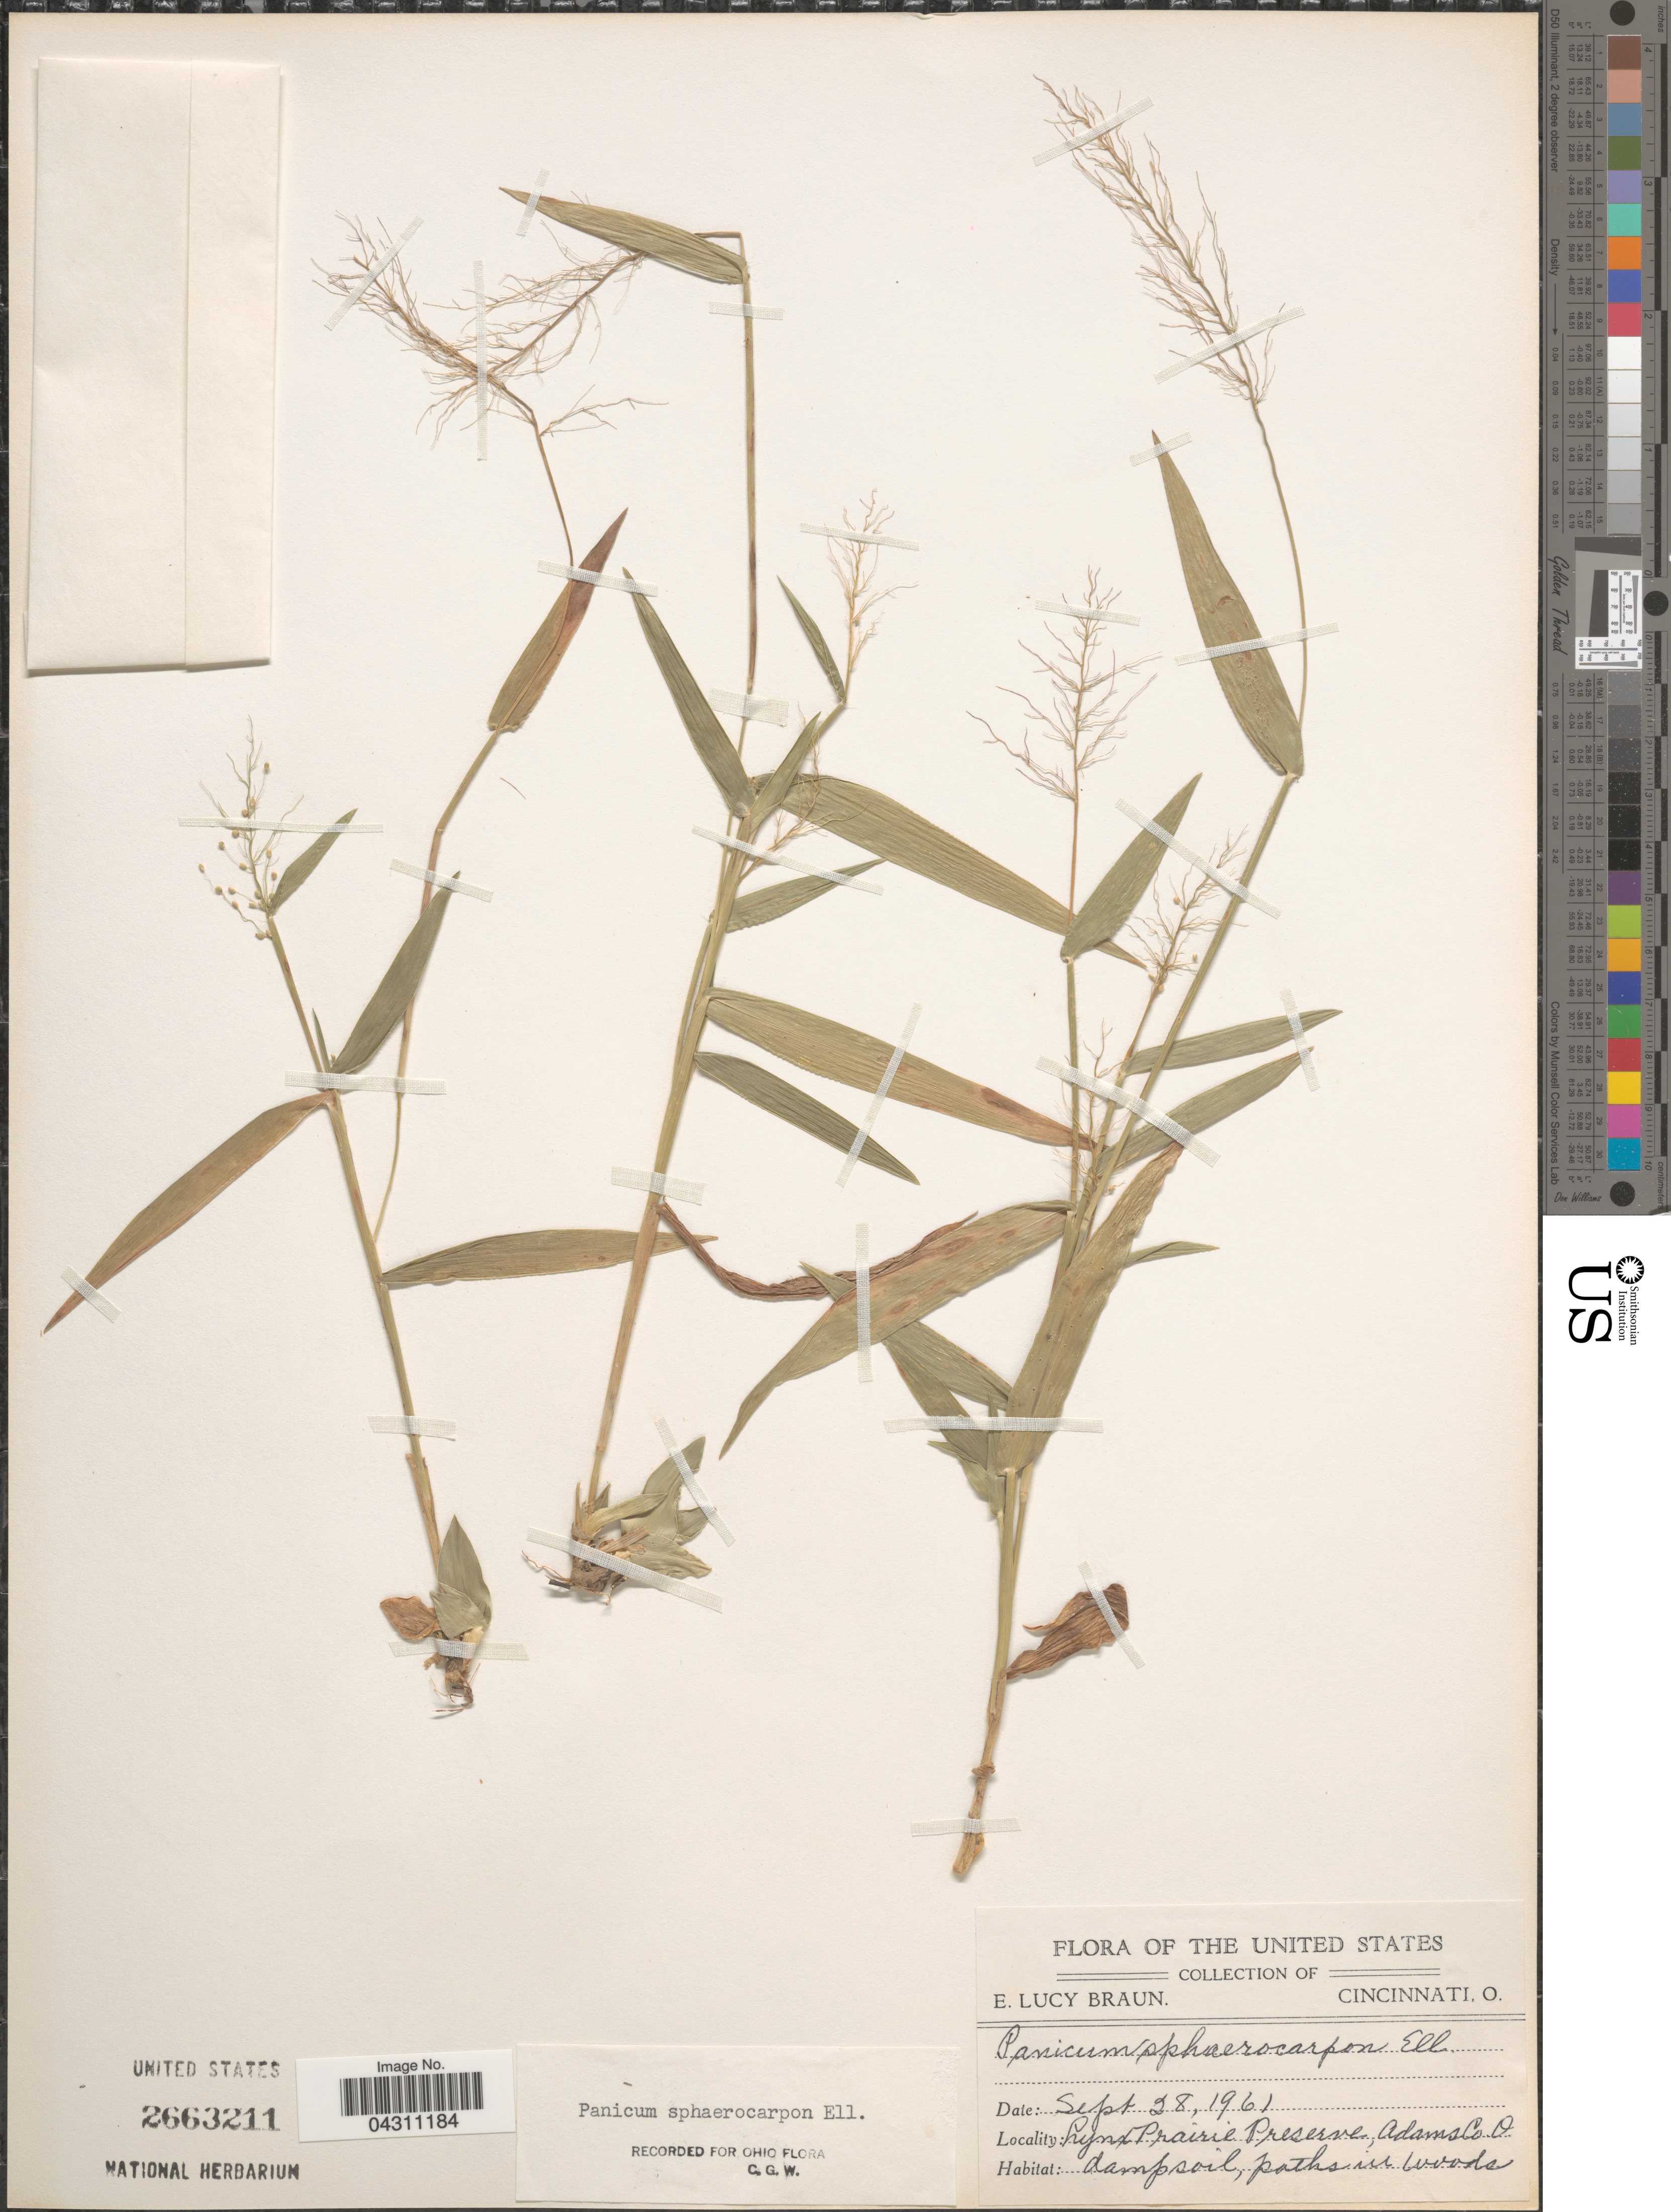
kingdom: Plantae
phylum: Tracheophyta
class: Liliopsida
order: Poales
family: Poaceae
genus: Dichanthelium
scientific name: Dichanthelium sphaerocarpon var. sphaerocarpon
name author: (Elliott) Gould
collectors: E. L. Braun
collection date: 1961-09-28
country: United States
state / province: Ohio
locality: Lynx Prairie Preserve, Adams Co. Damp soil, paths in woods.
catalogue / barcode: US 2663211